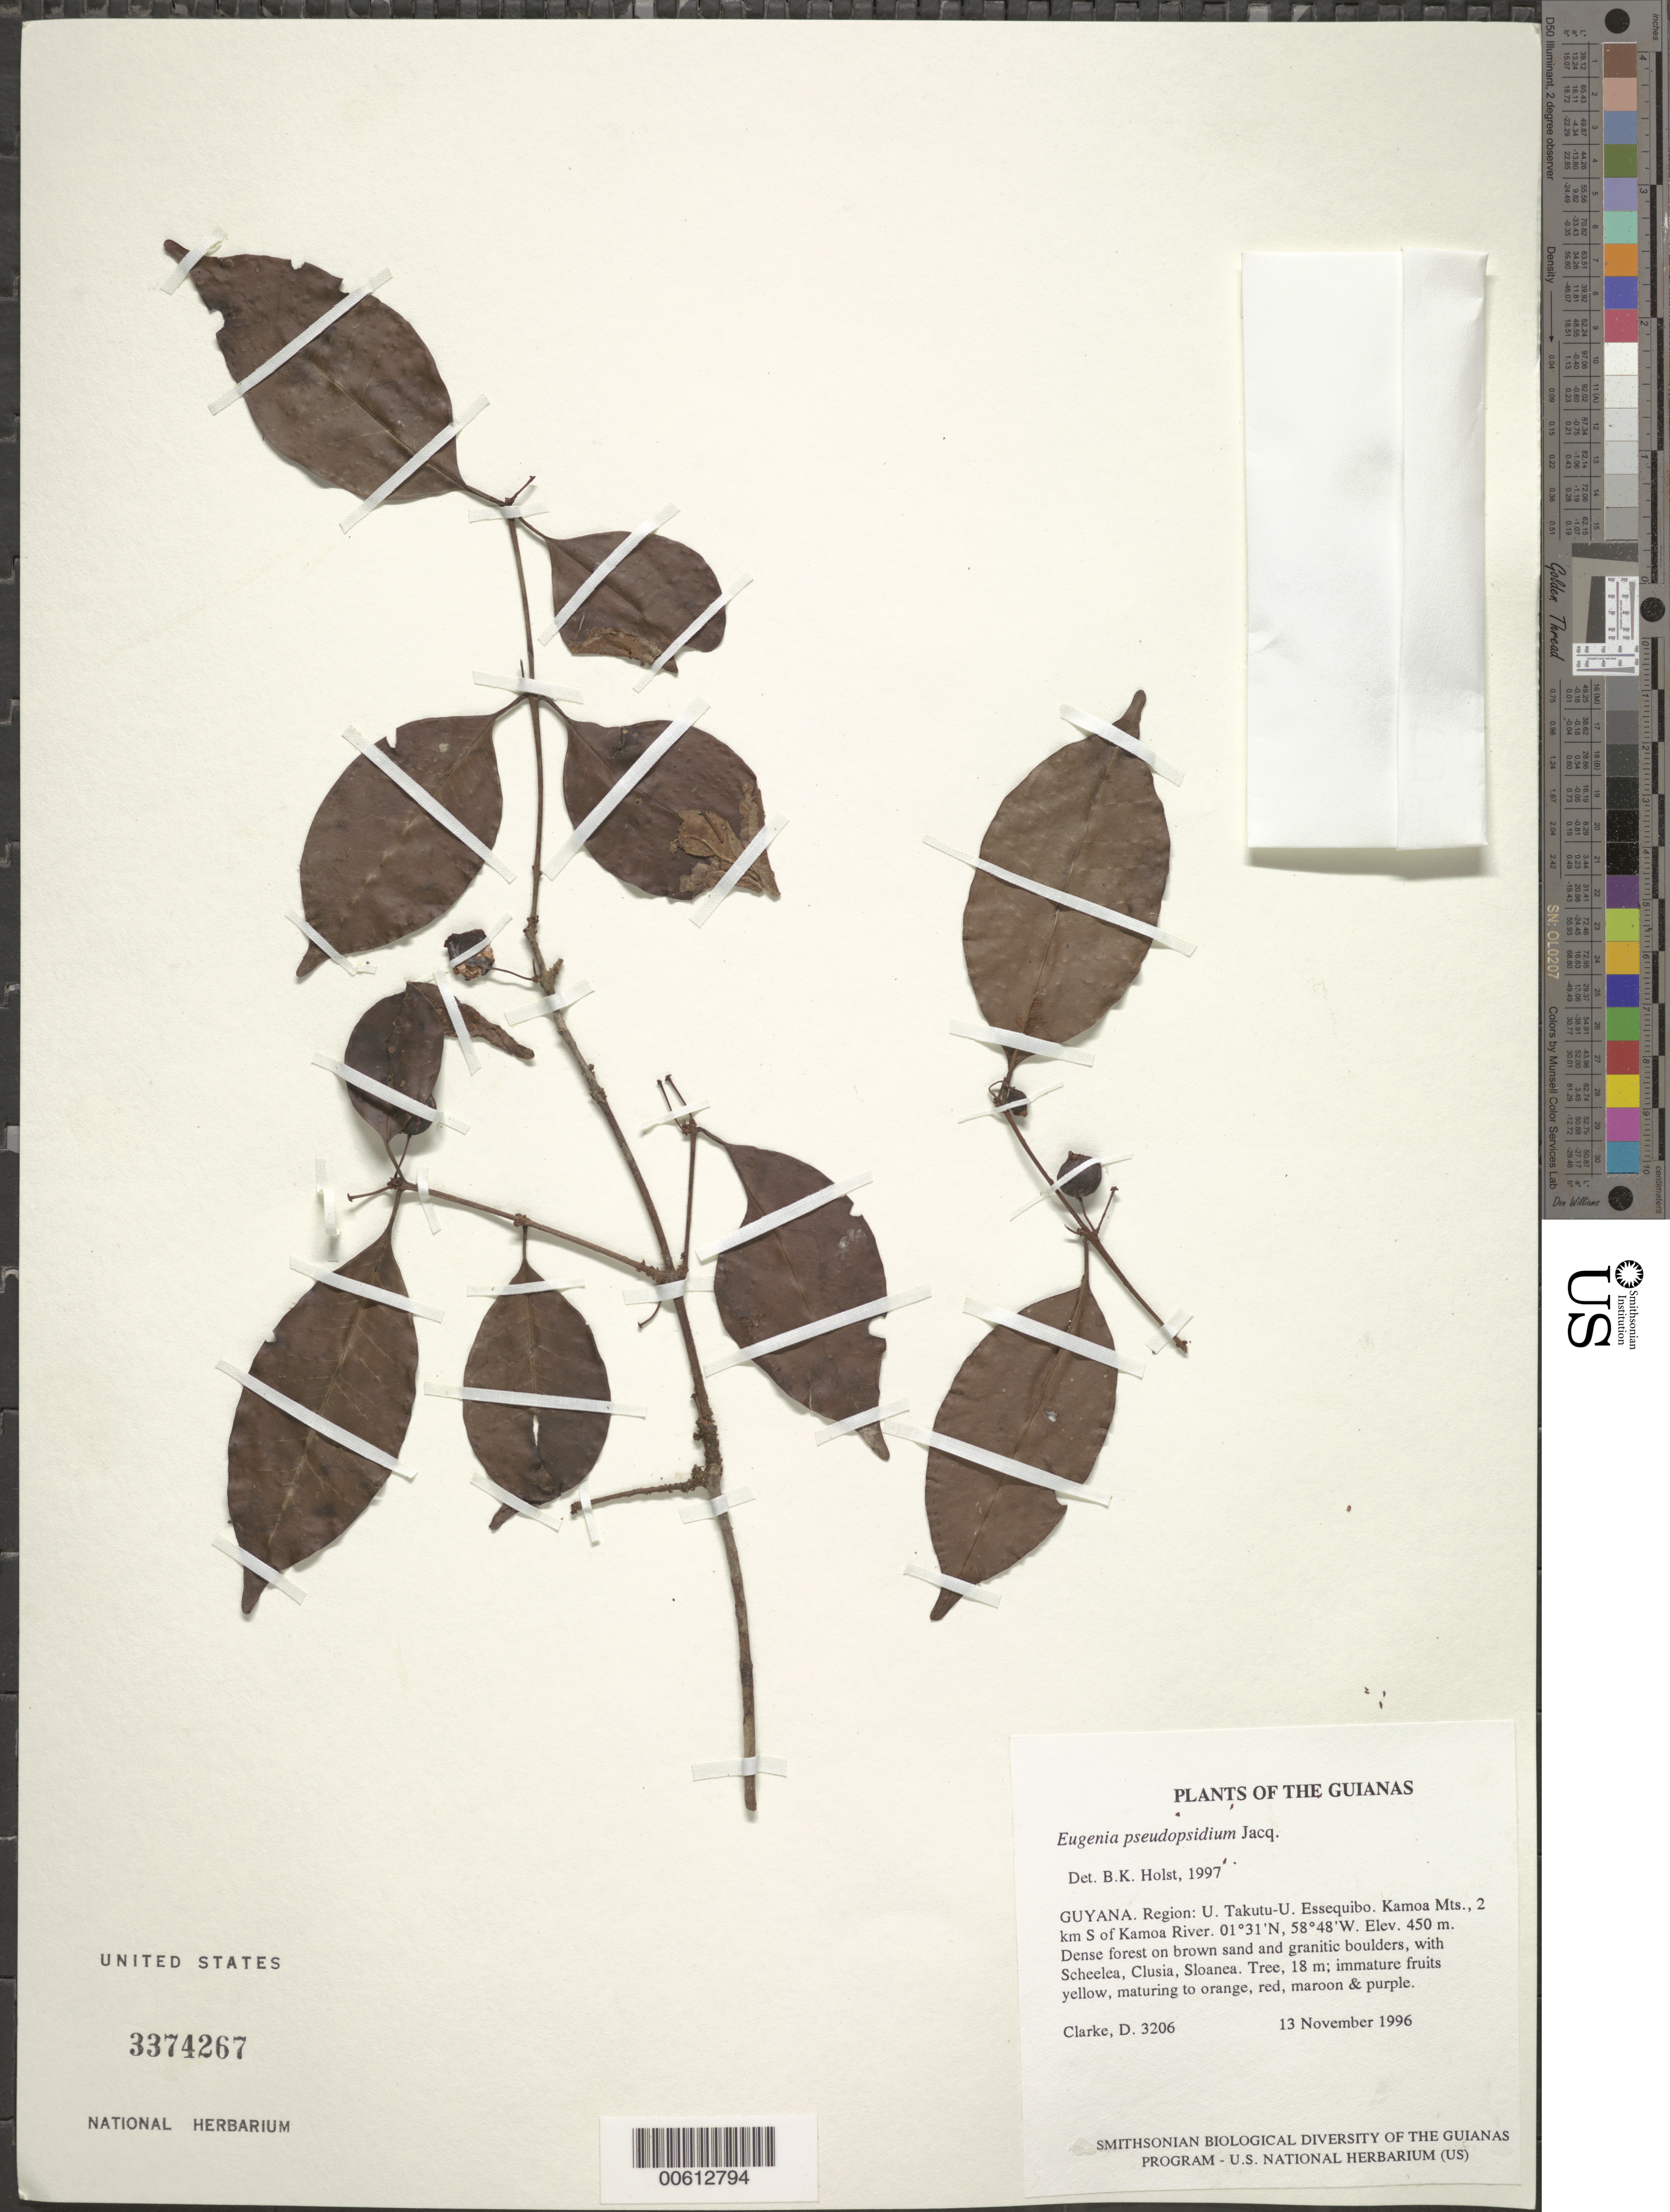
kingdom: Plantae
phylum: Tracheophyta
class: Magnoliopsida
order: Myrtales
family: Myrtaceae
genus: Eugenia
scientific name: Eugenia pseudopsidium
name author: Jacq.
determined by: Holst, Bruce K.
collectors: H. D. Clarke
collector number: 3206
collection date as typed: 13 November 1996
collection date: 1996-11-13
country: Guyana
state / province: U. Takutu-U. Essequibo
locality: Kamoa Mts., 2 km S of Kamoa River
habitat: Dense forest on brown sand and granitic boulders, with Scheelea, Clusia, Sloanea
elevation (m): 450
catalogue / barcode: US 3374267